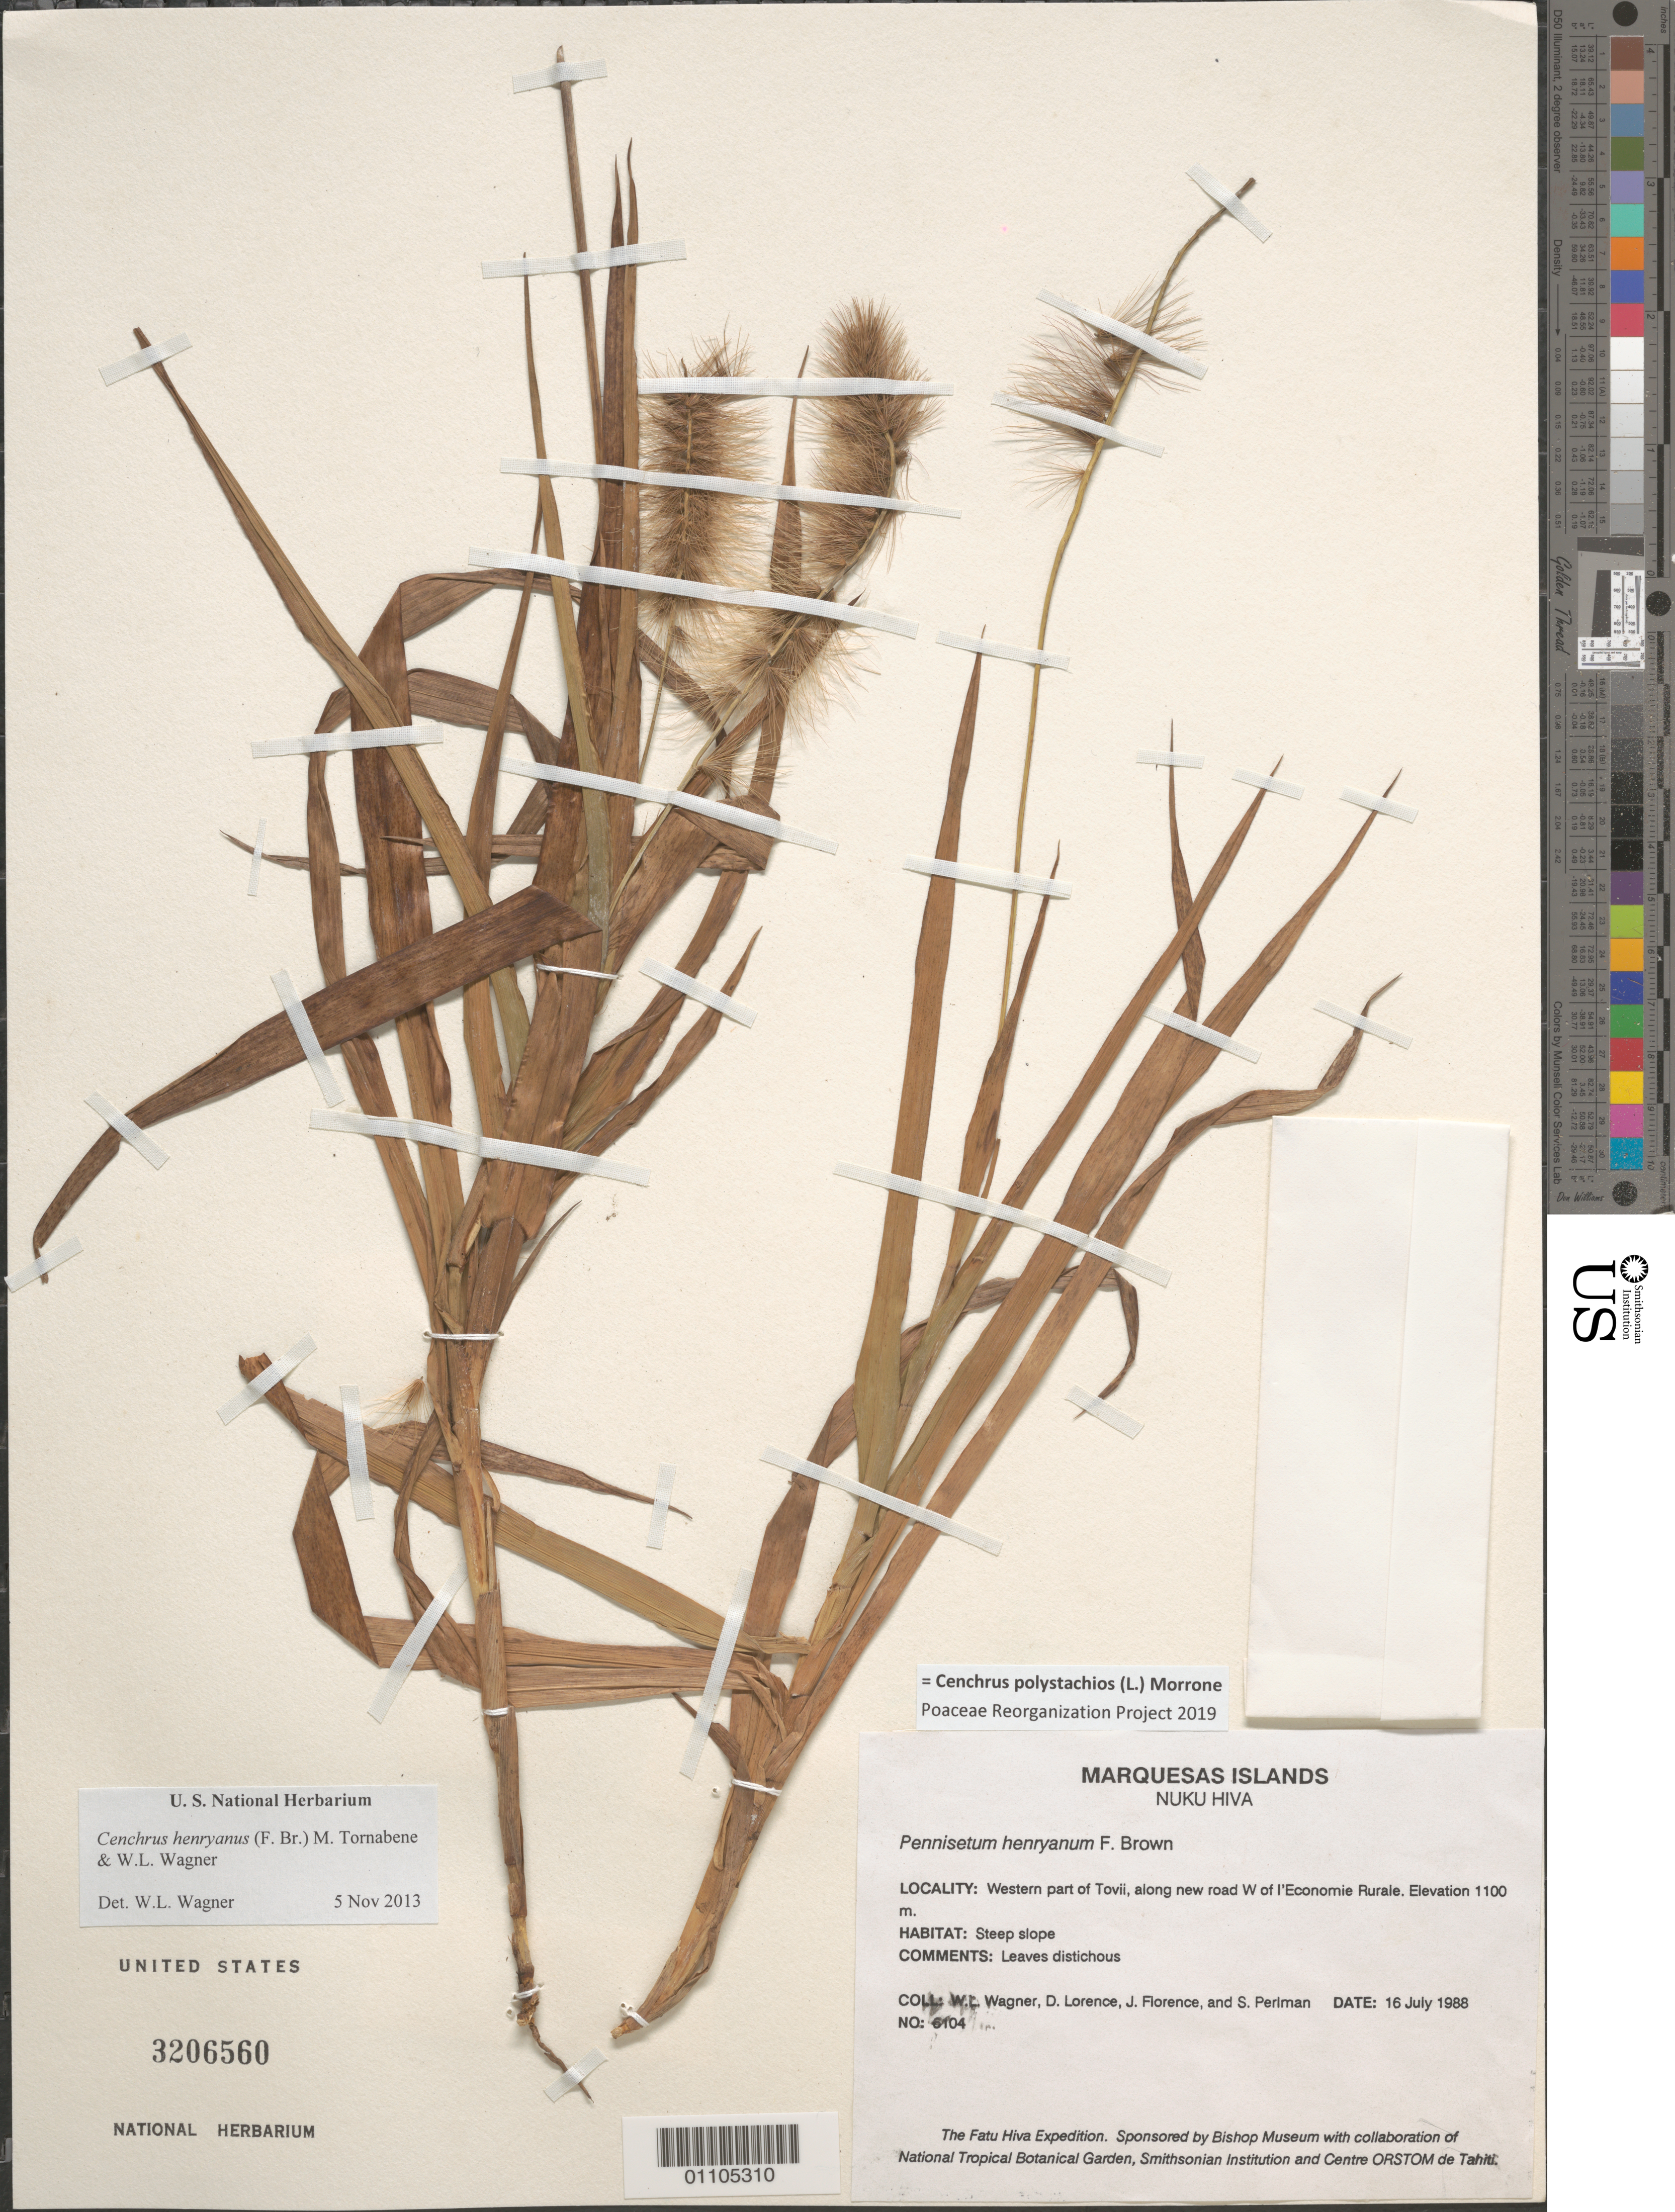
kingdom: Plantae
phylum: Tracheophyta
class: Liliopsida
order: Poales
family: Poaceae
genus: Cenchrus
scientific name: Cenchrus polystachios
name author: (L.) Morrone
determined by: Poaceae Reorganization Project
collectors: W. L. Wagner, D. Lorence, J. Florence & S. P. Perlman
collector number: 6104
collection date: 1988-07-16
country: French Polynesia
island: Nuku Hiva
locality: W part of Toovii, along new road W of l'Economie Rurale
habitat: Steep slope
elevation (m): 1100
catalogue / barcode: US 3206560